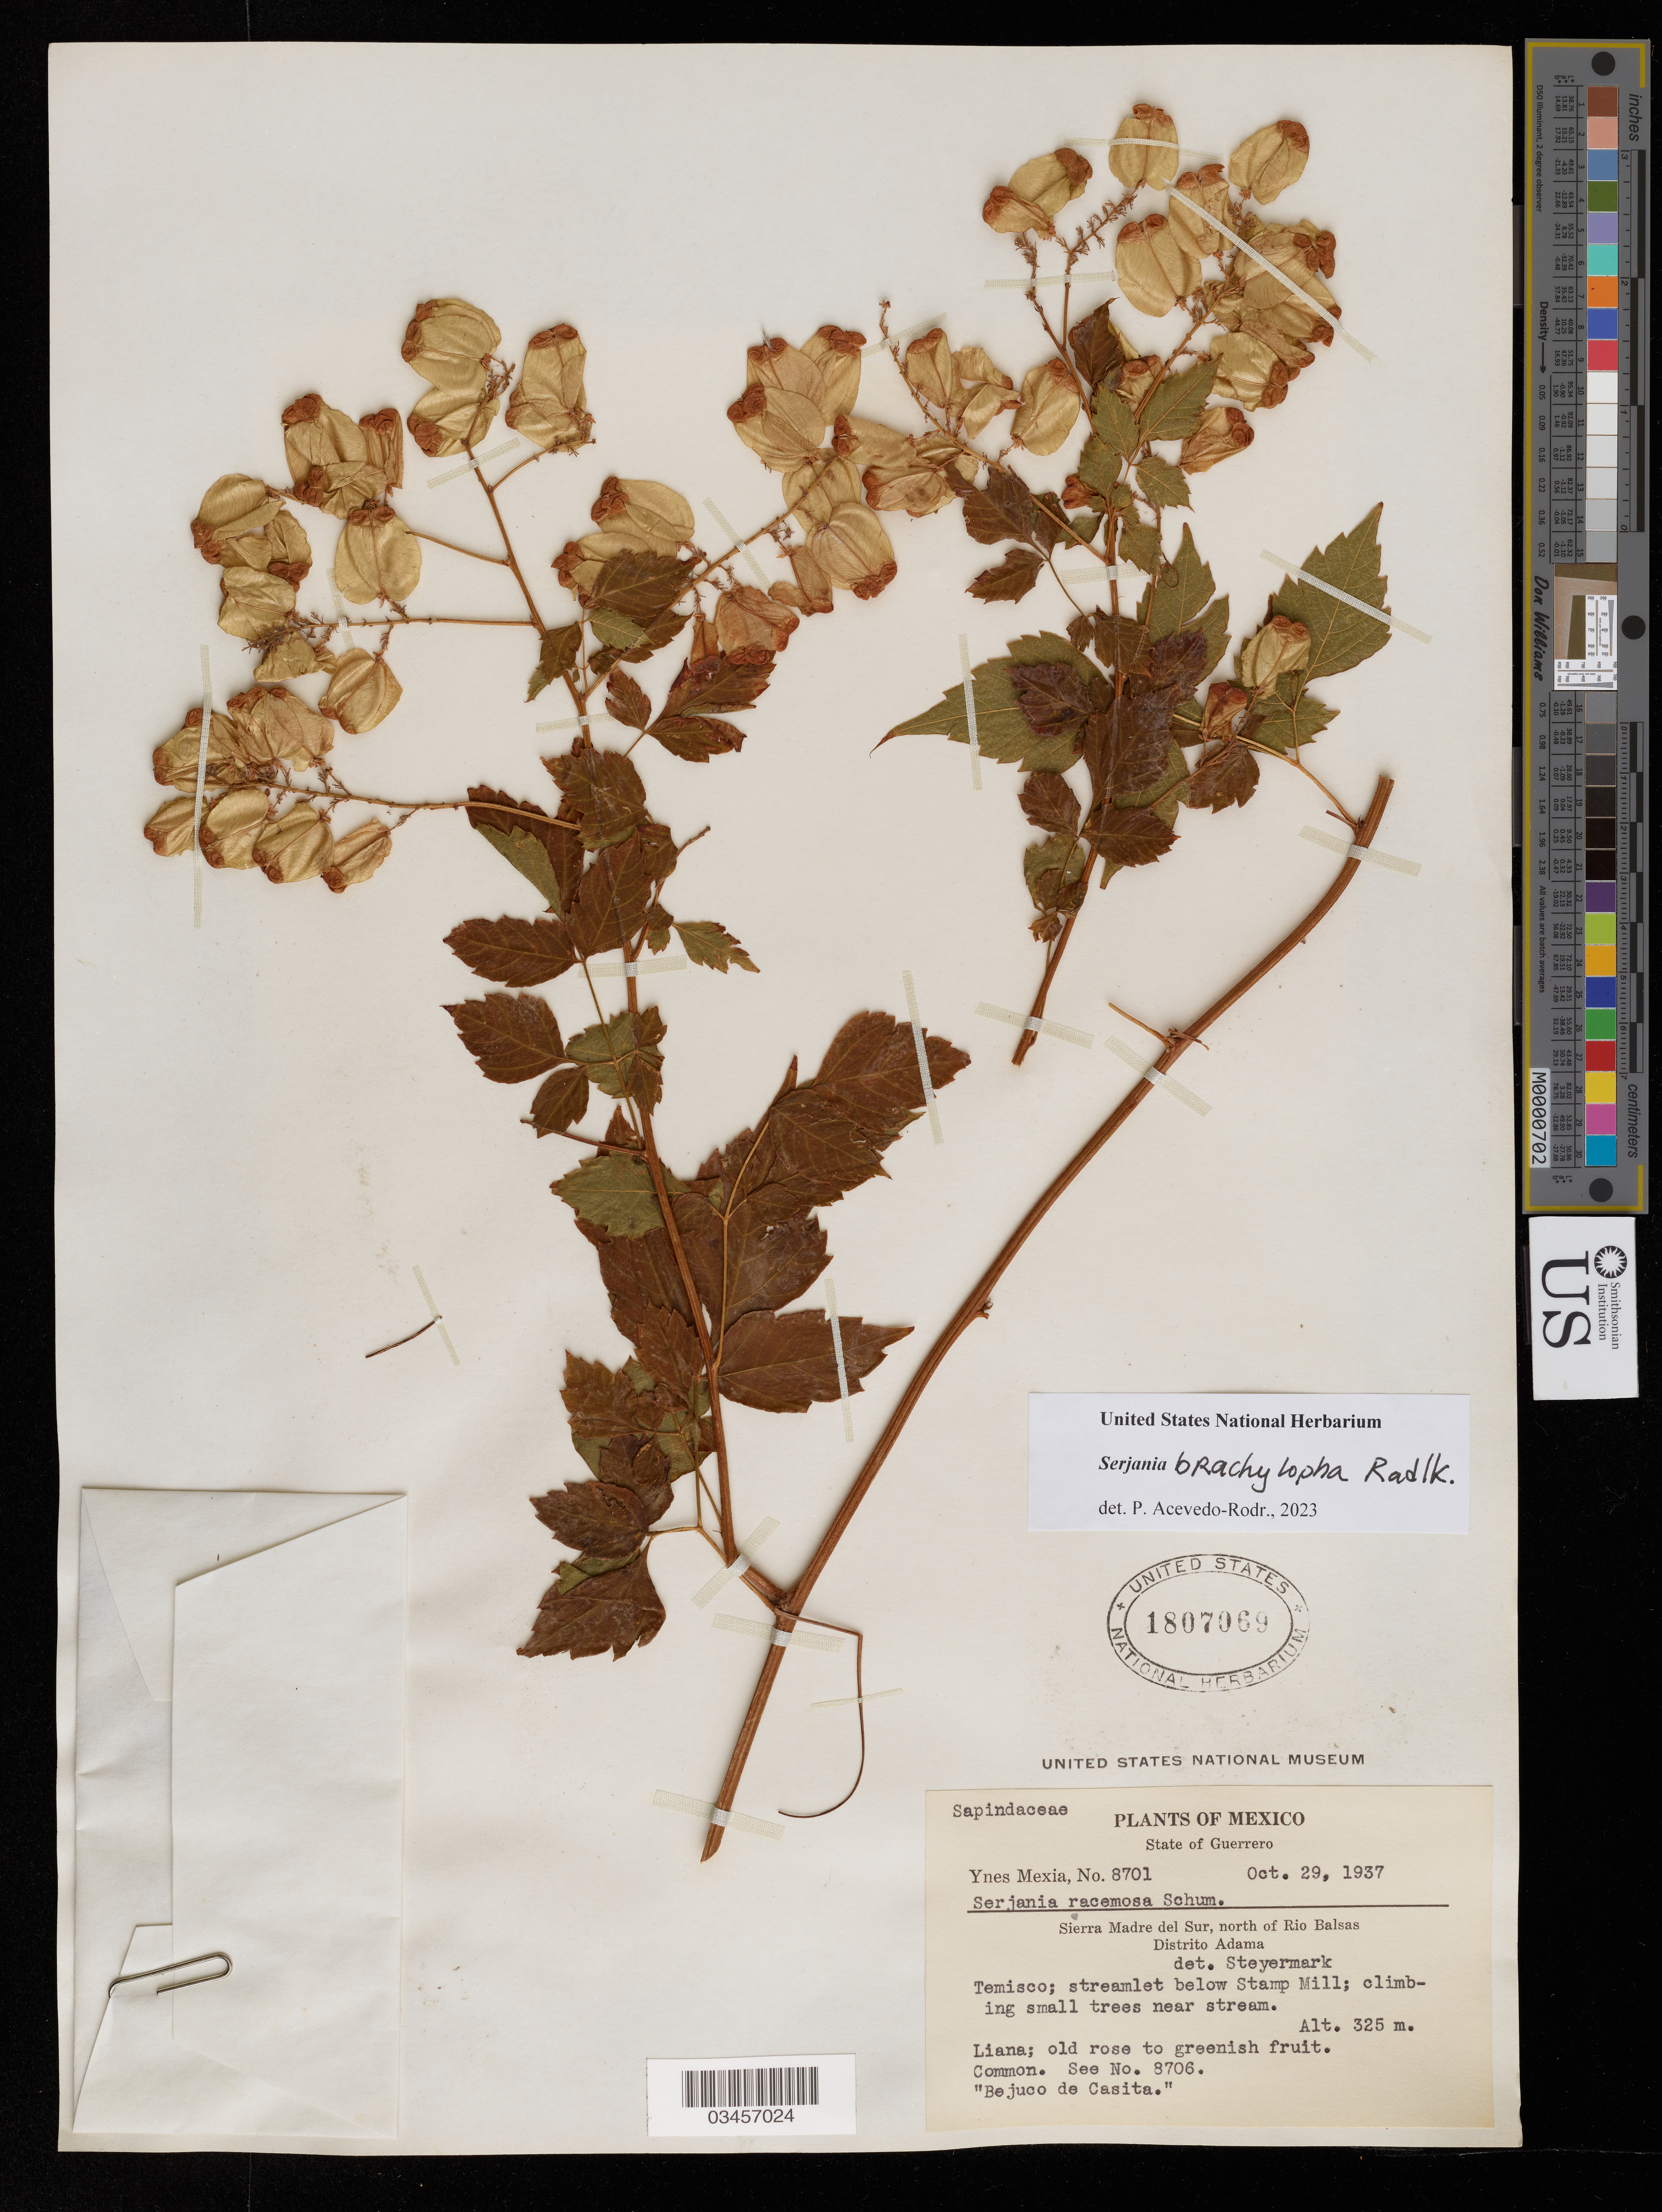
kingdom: Plantae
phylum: Tracheophyta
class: Magnoliopsida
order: Sapindales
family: Sapindaceae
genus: Serjania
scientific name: Serjania brachylopha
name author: Radlk.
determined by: Acevedo-Rodriguez, P., (US), Smithsonian Institution - National Museum of Natural History (UNITED STATES)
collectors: Y. Mexia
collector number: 8701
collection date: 1937-10-29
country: Mexico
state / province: Guerrero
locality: Distrito Adama. Sierra Madre del Sur, north of Rio Balsas. Temisco; streamlet below Stamp Hill.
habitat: Streamlet.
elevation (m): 325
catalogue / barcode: US 1807069